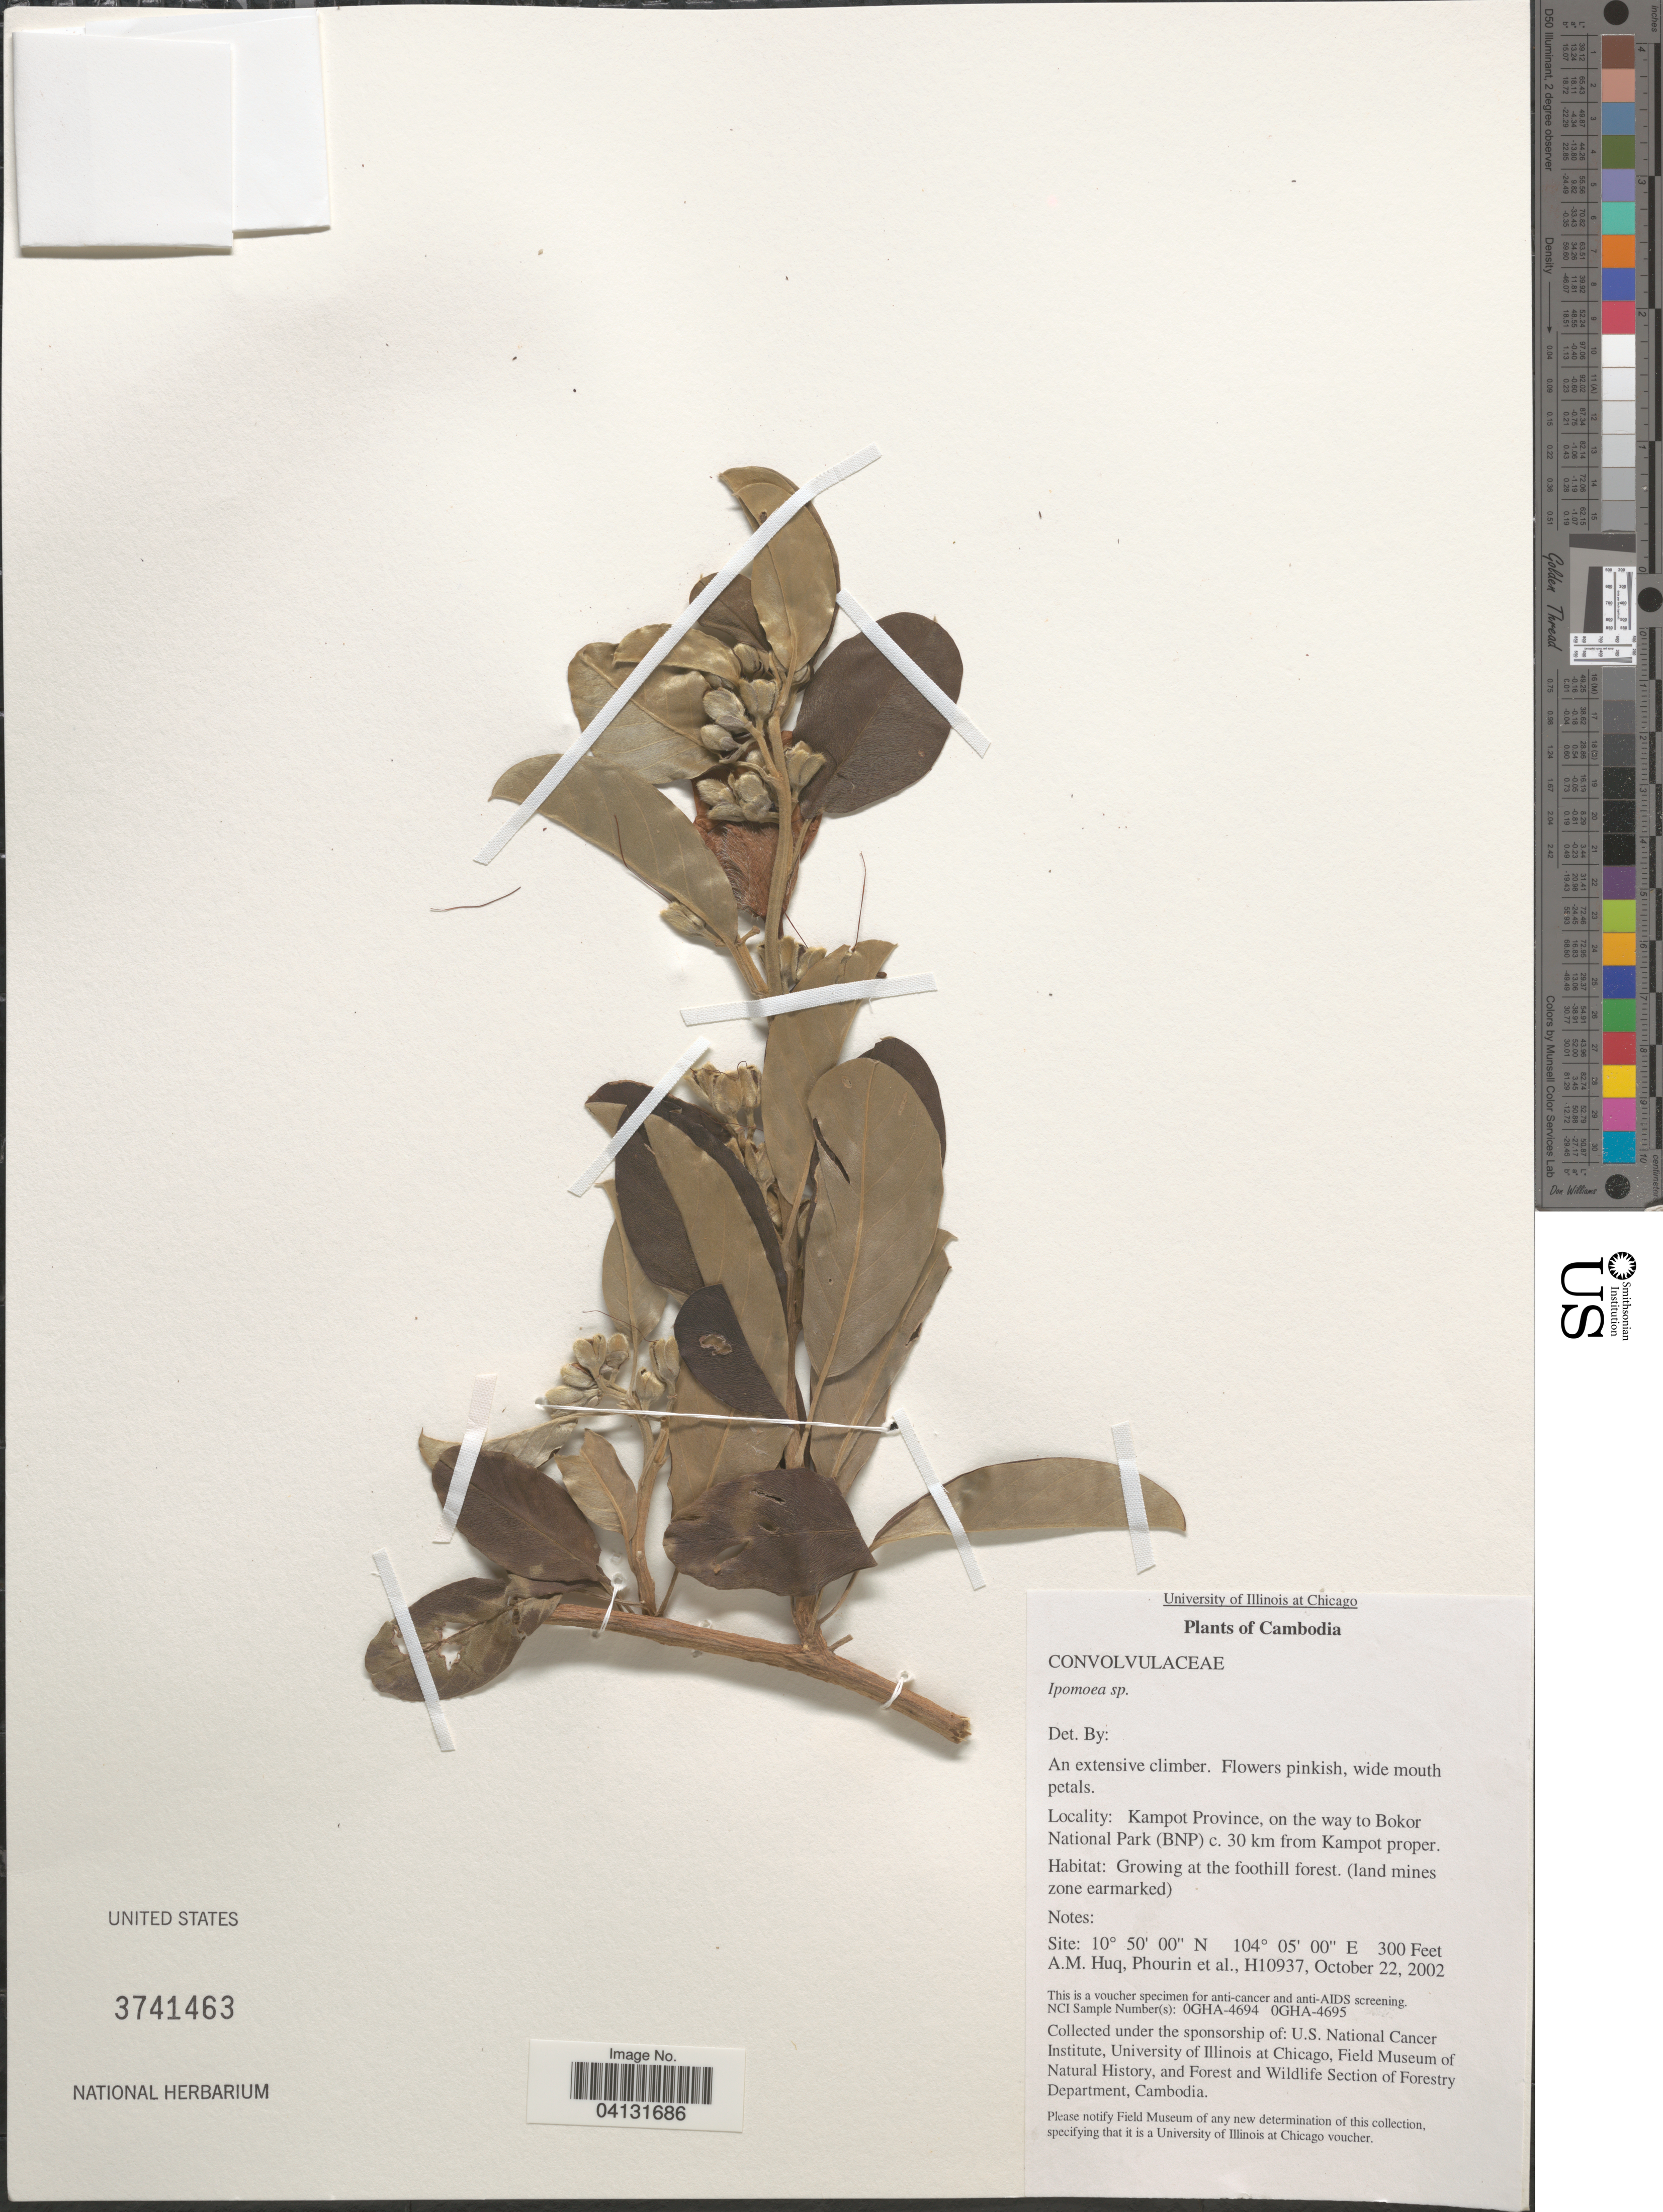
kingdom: Plantae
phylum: Tracheophyta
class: Magnoliopsida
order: Solanales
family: Convolvulaceae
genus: Ipomoea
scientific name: Ipomoea sp.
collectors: A. M. Huq, -- Phourin & et al.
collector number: H10937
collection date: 2002-10-22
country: Cambodia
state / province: Kâmpât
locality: Kampot Province, on the way to Bokor National Park (BNP) c. 30 km from Kampot proper.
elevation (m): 91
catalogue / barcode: US 3741463